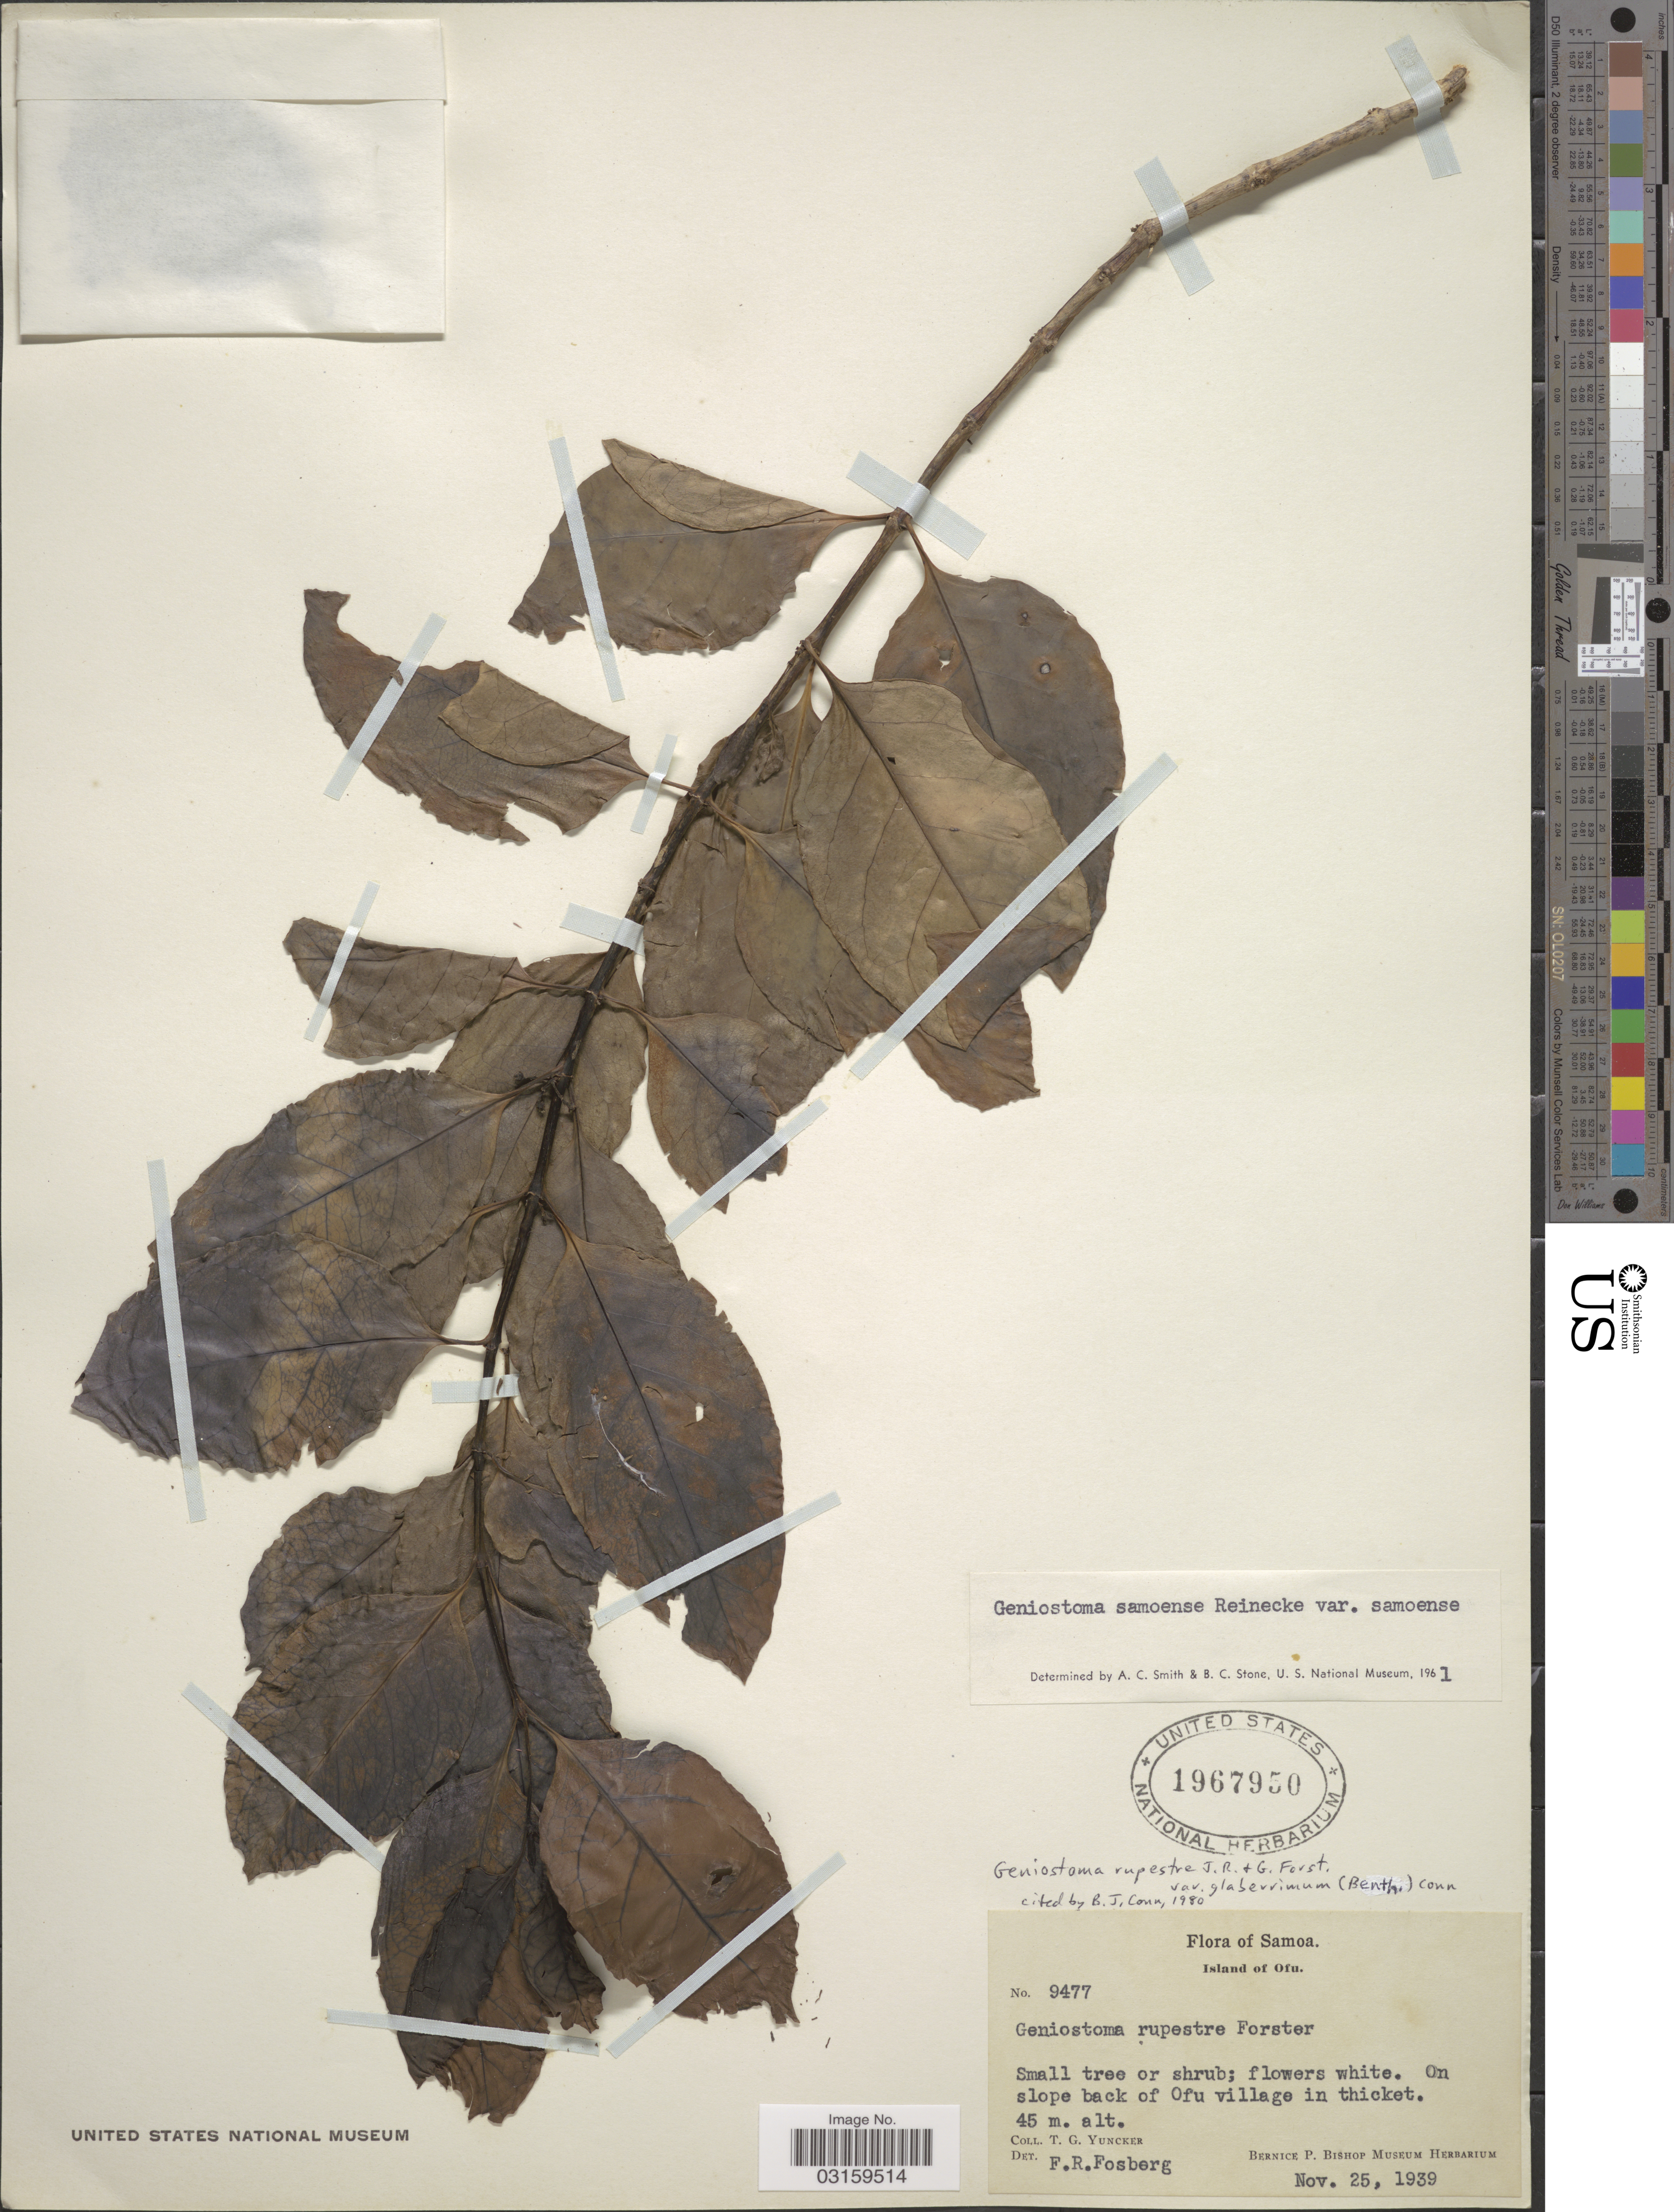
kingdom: Plantae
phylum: Tracheophyta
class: Magnoliopsida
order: Gentianales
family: Loganiaceae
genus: Geniostoma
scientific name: Geniostoma rupestre var. glaberrimum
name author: J.R. Forst. & G. Forst.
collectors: T. G. Yuncker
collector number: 9477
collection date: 1939-11-25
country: American Samoa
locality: Samoa. Island of Ofu. On slope back of Ofu village in thicket.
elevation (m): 45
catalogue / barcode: US 1967950